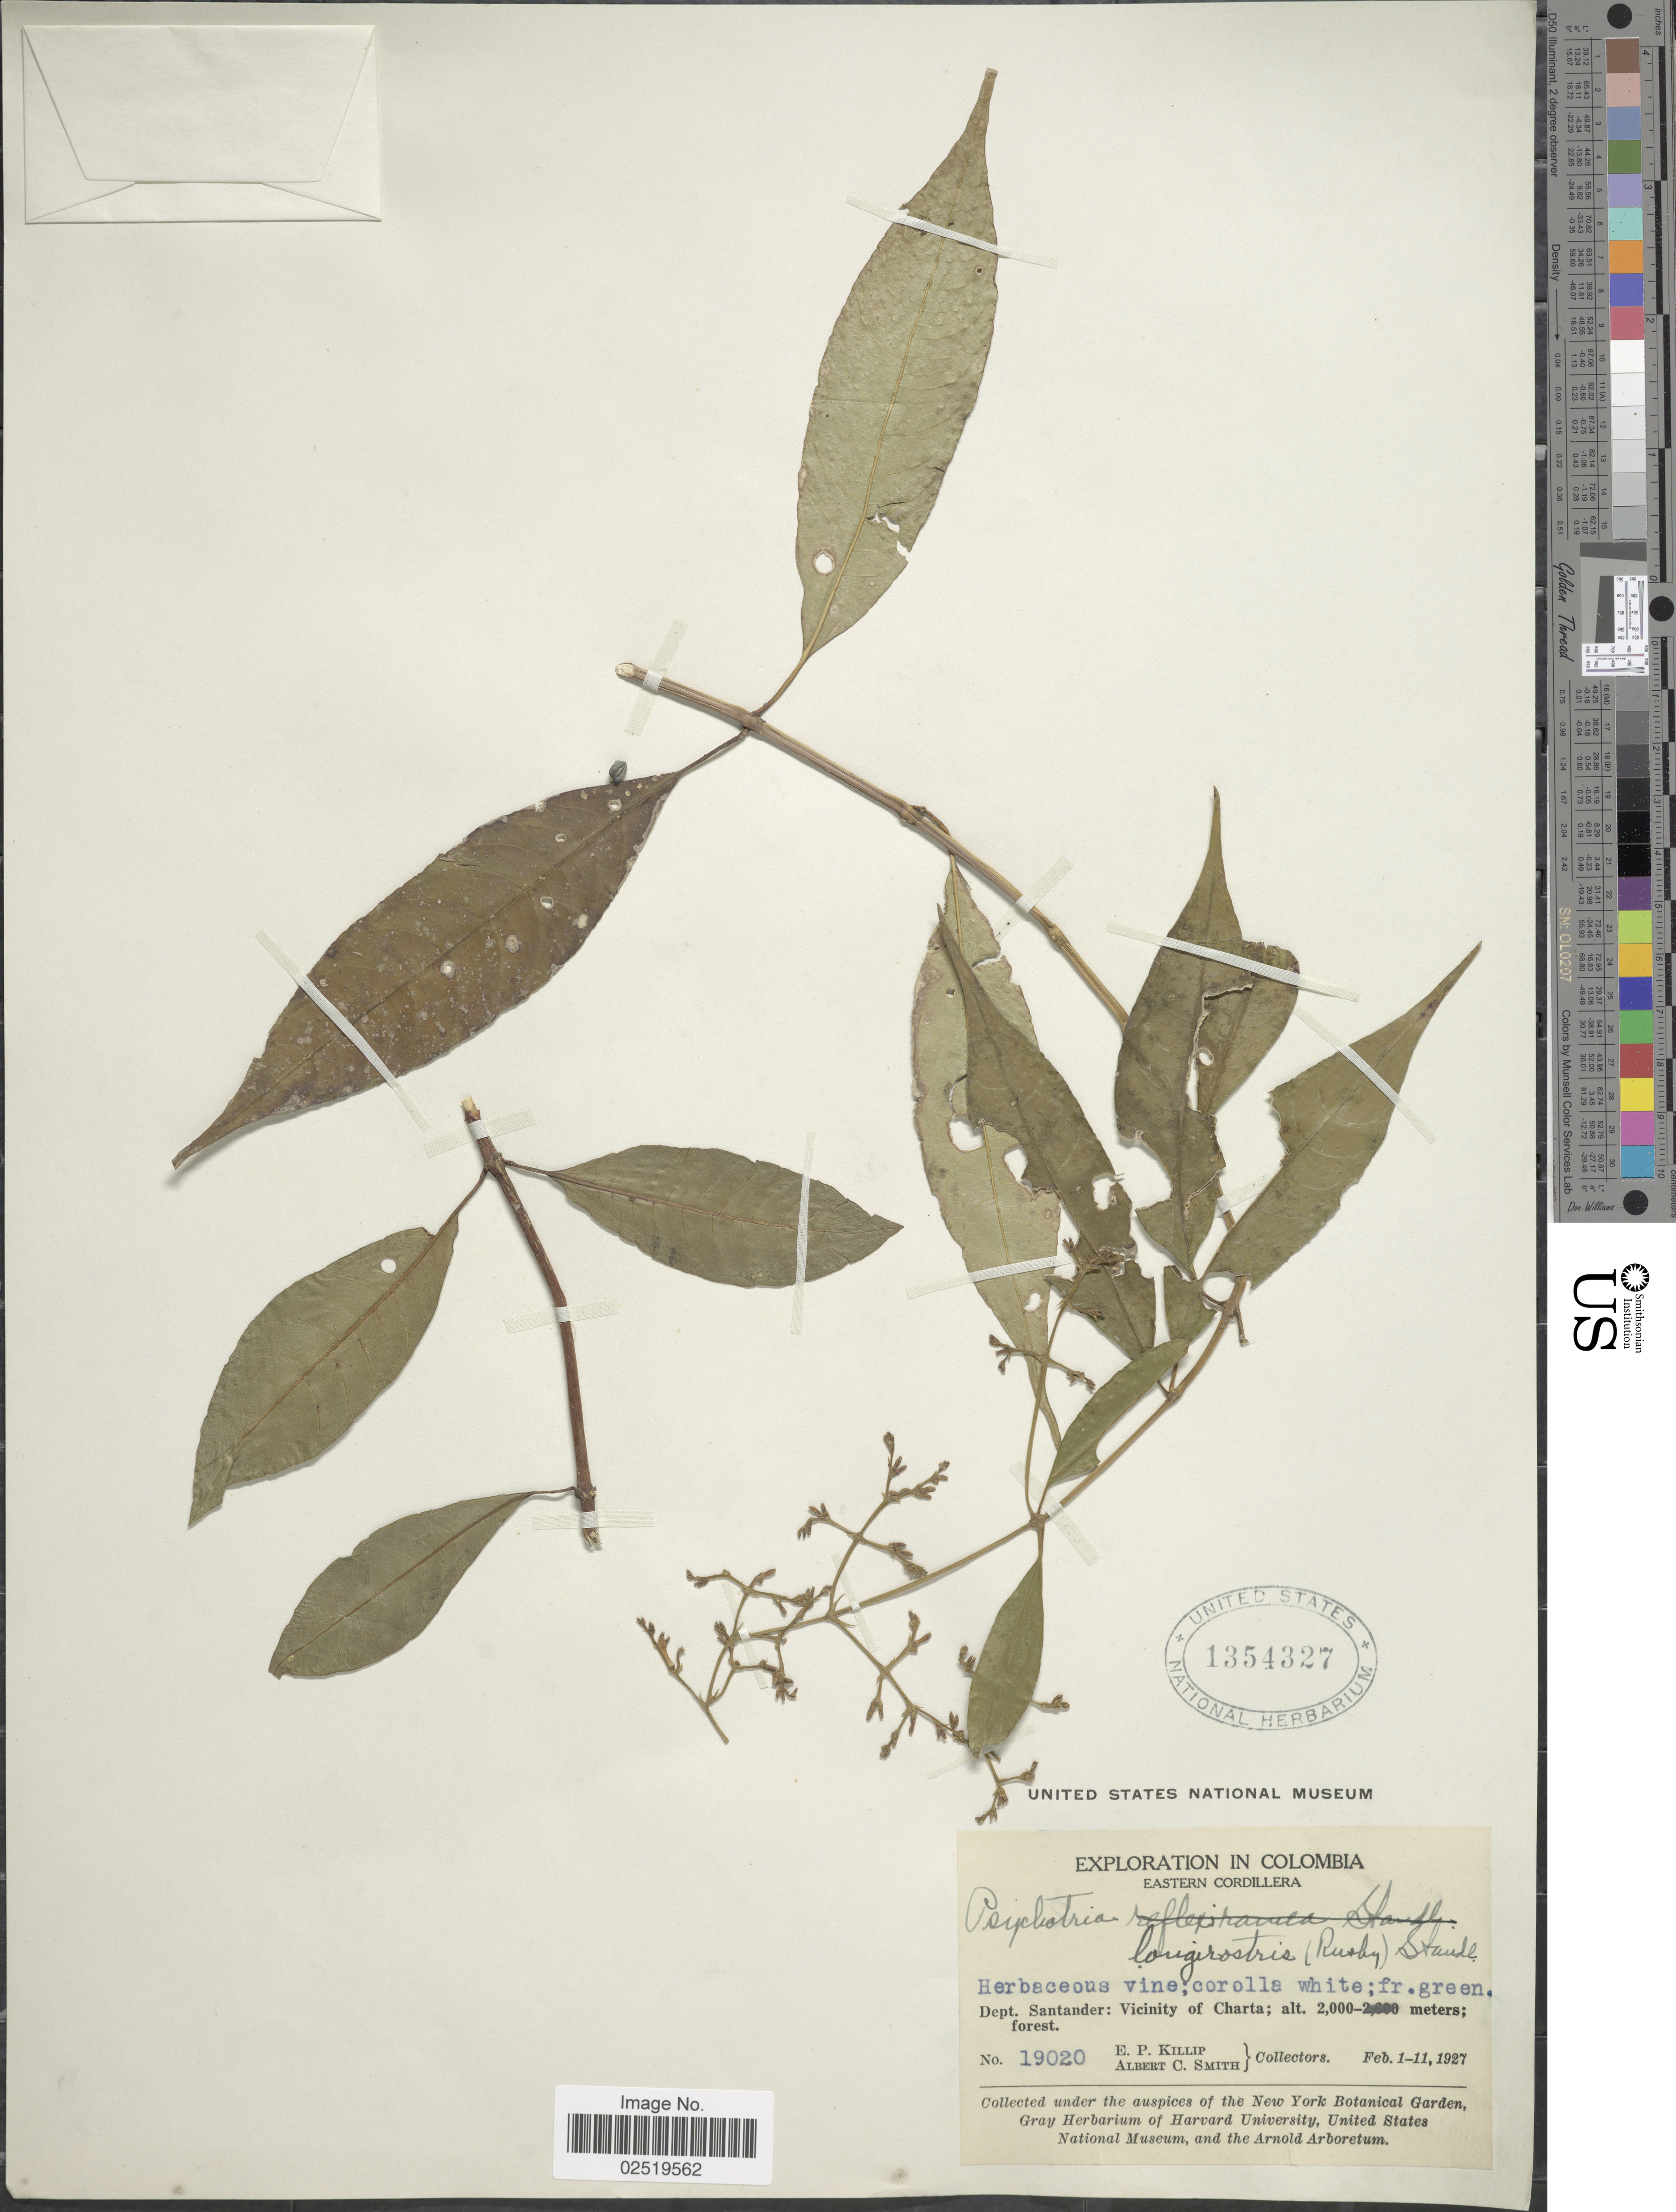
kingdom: Plantae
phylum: Tracheophyta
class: Magnoliopsida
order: Gentianales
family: Rubiaceae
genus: Psychotria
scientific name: Psychotria longirostris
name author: (Rusby) Standl.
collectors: E. P. Killip & A. C. Smith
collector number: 19020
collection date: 1927-02-01/1927-02-11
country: Colombia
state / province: Santander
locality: Eastern Cordillera, Vicinity of Charta.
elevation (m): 2000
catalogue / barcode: US 1354327